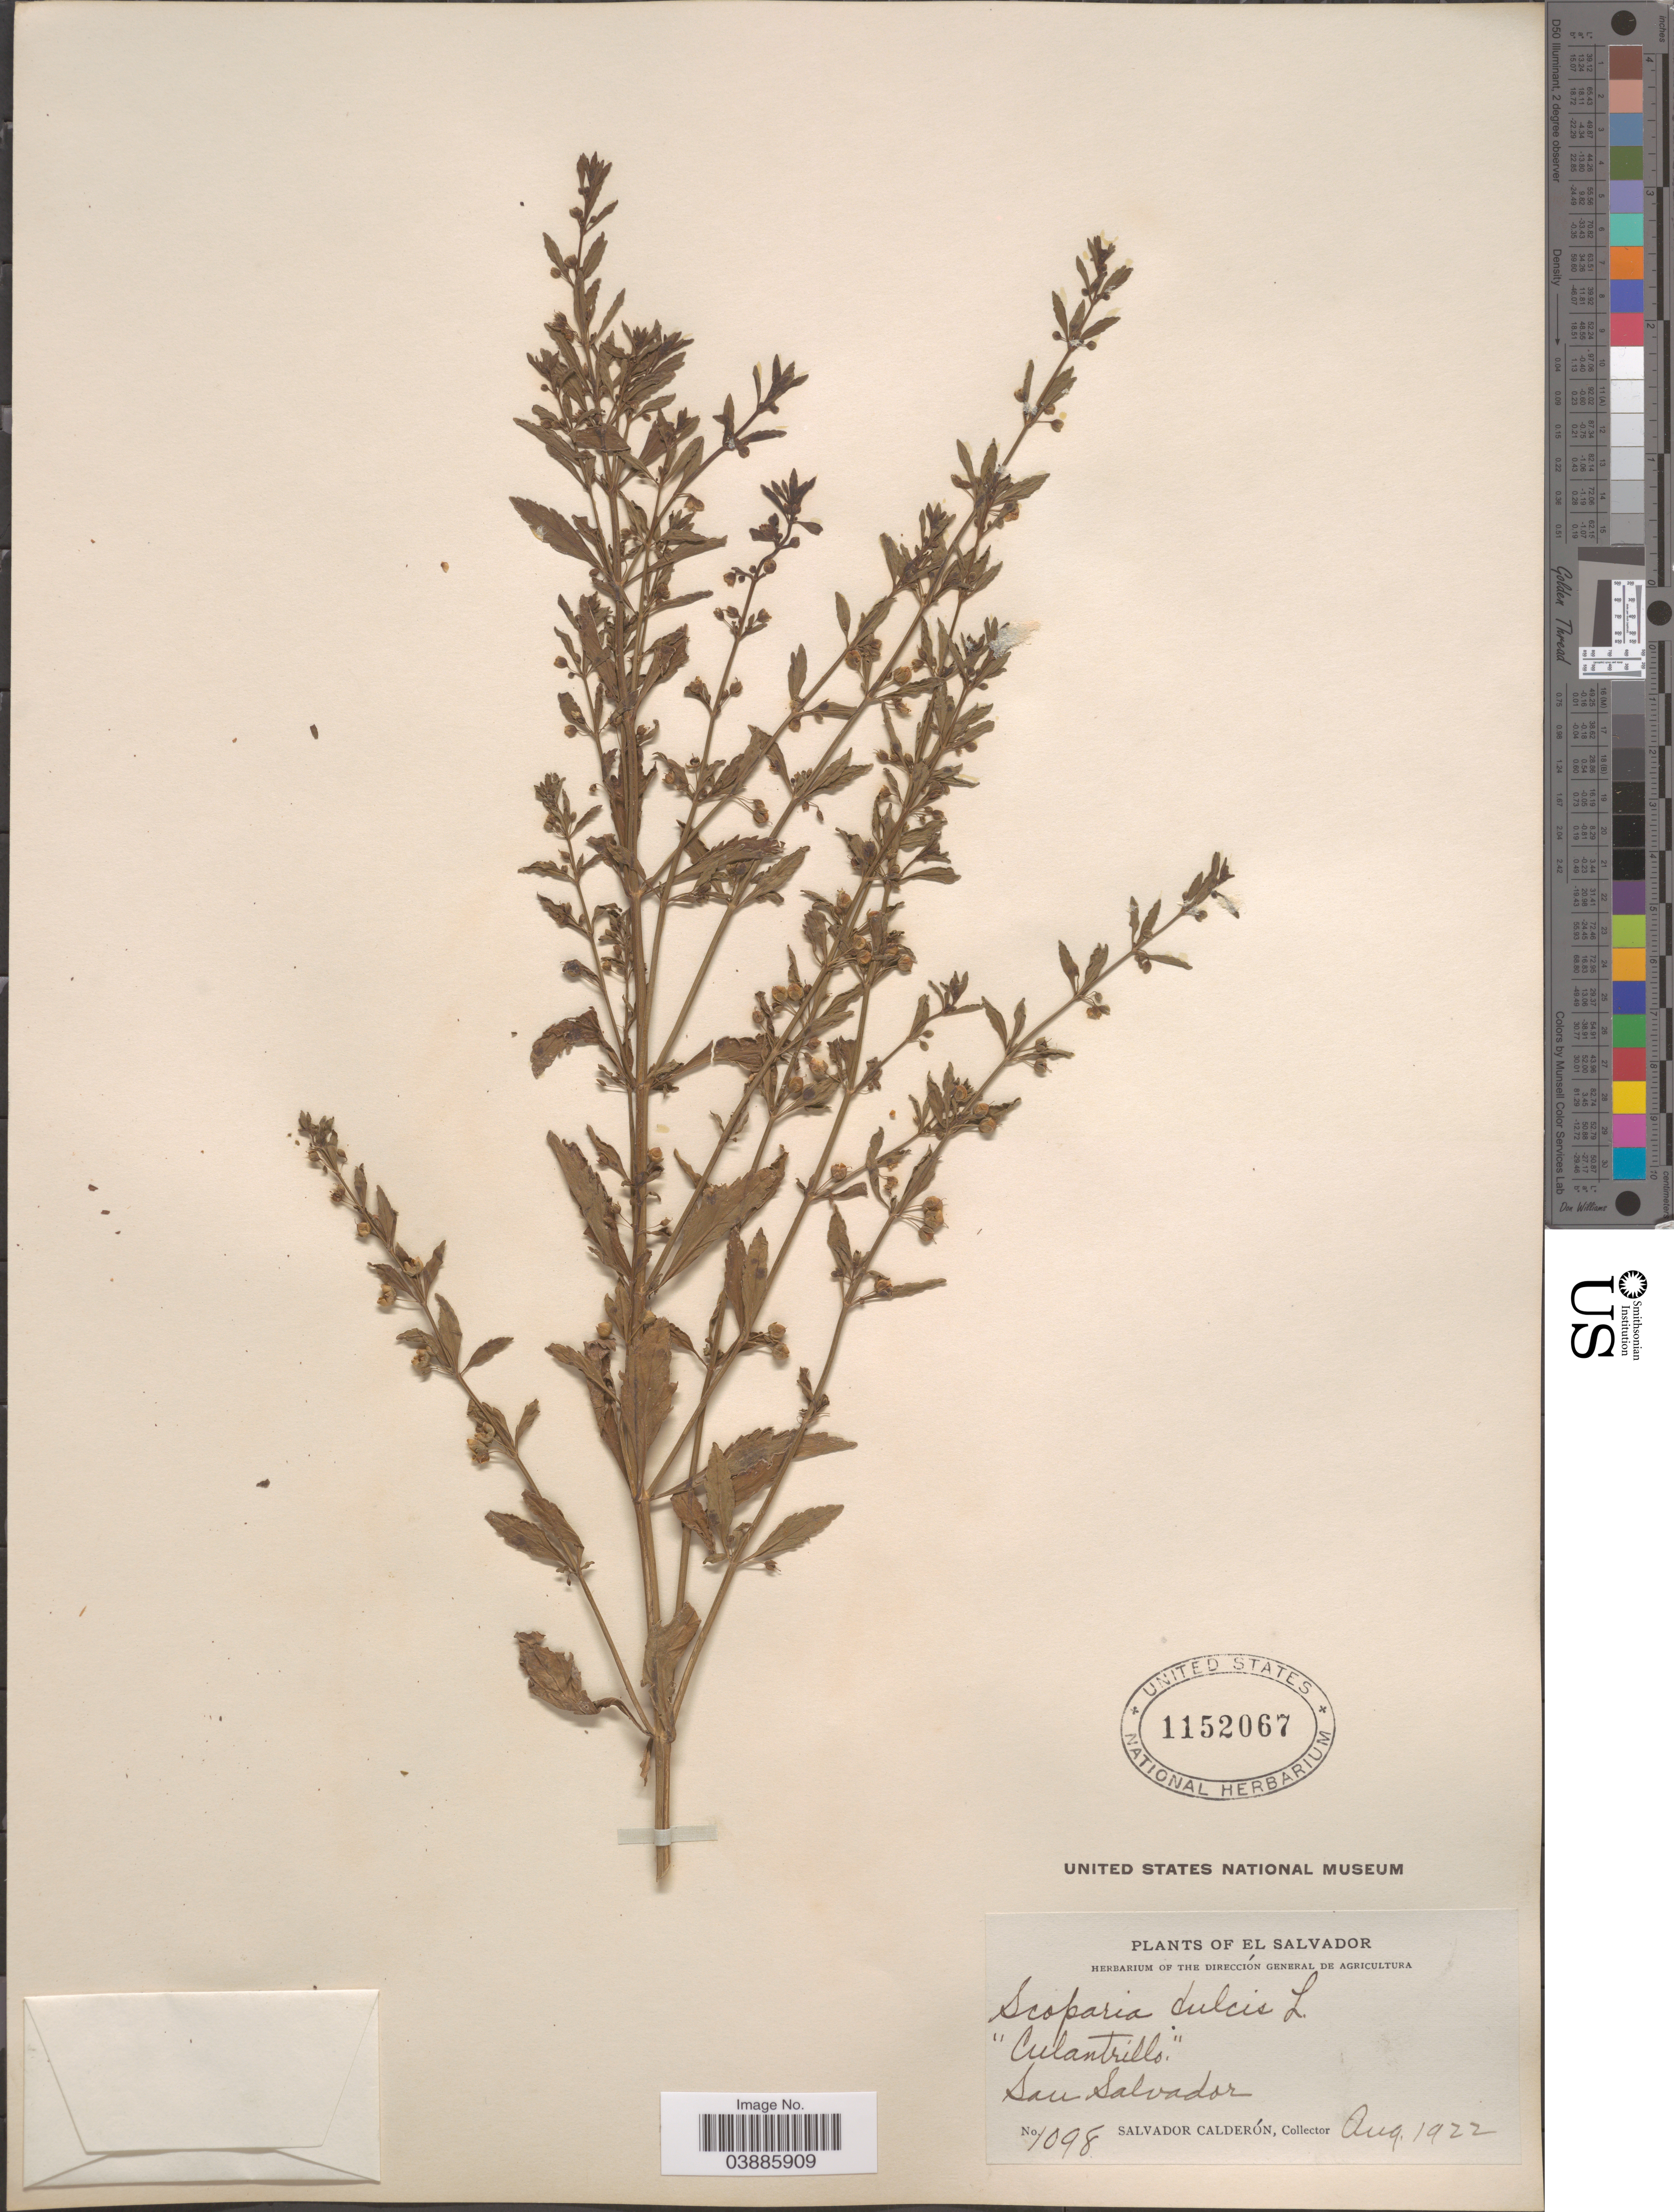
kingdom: Plantae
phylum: Tracheophyta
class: Magnoliopsida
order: Lamiales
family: Plantaginaceae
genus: Scoparia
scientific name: Scoparia dulcis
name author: L.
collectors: S. Calderón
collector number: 1098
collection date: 1922-08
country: El Salvador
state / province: San Salvador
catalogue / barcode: US 1152067